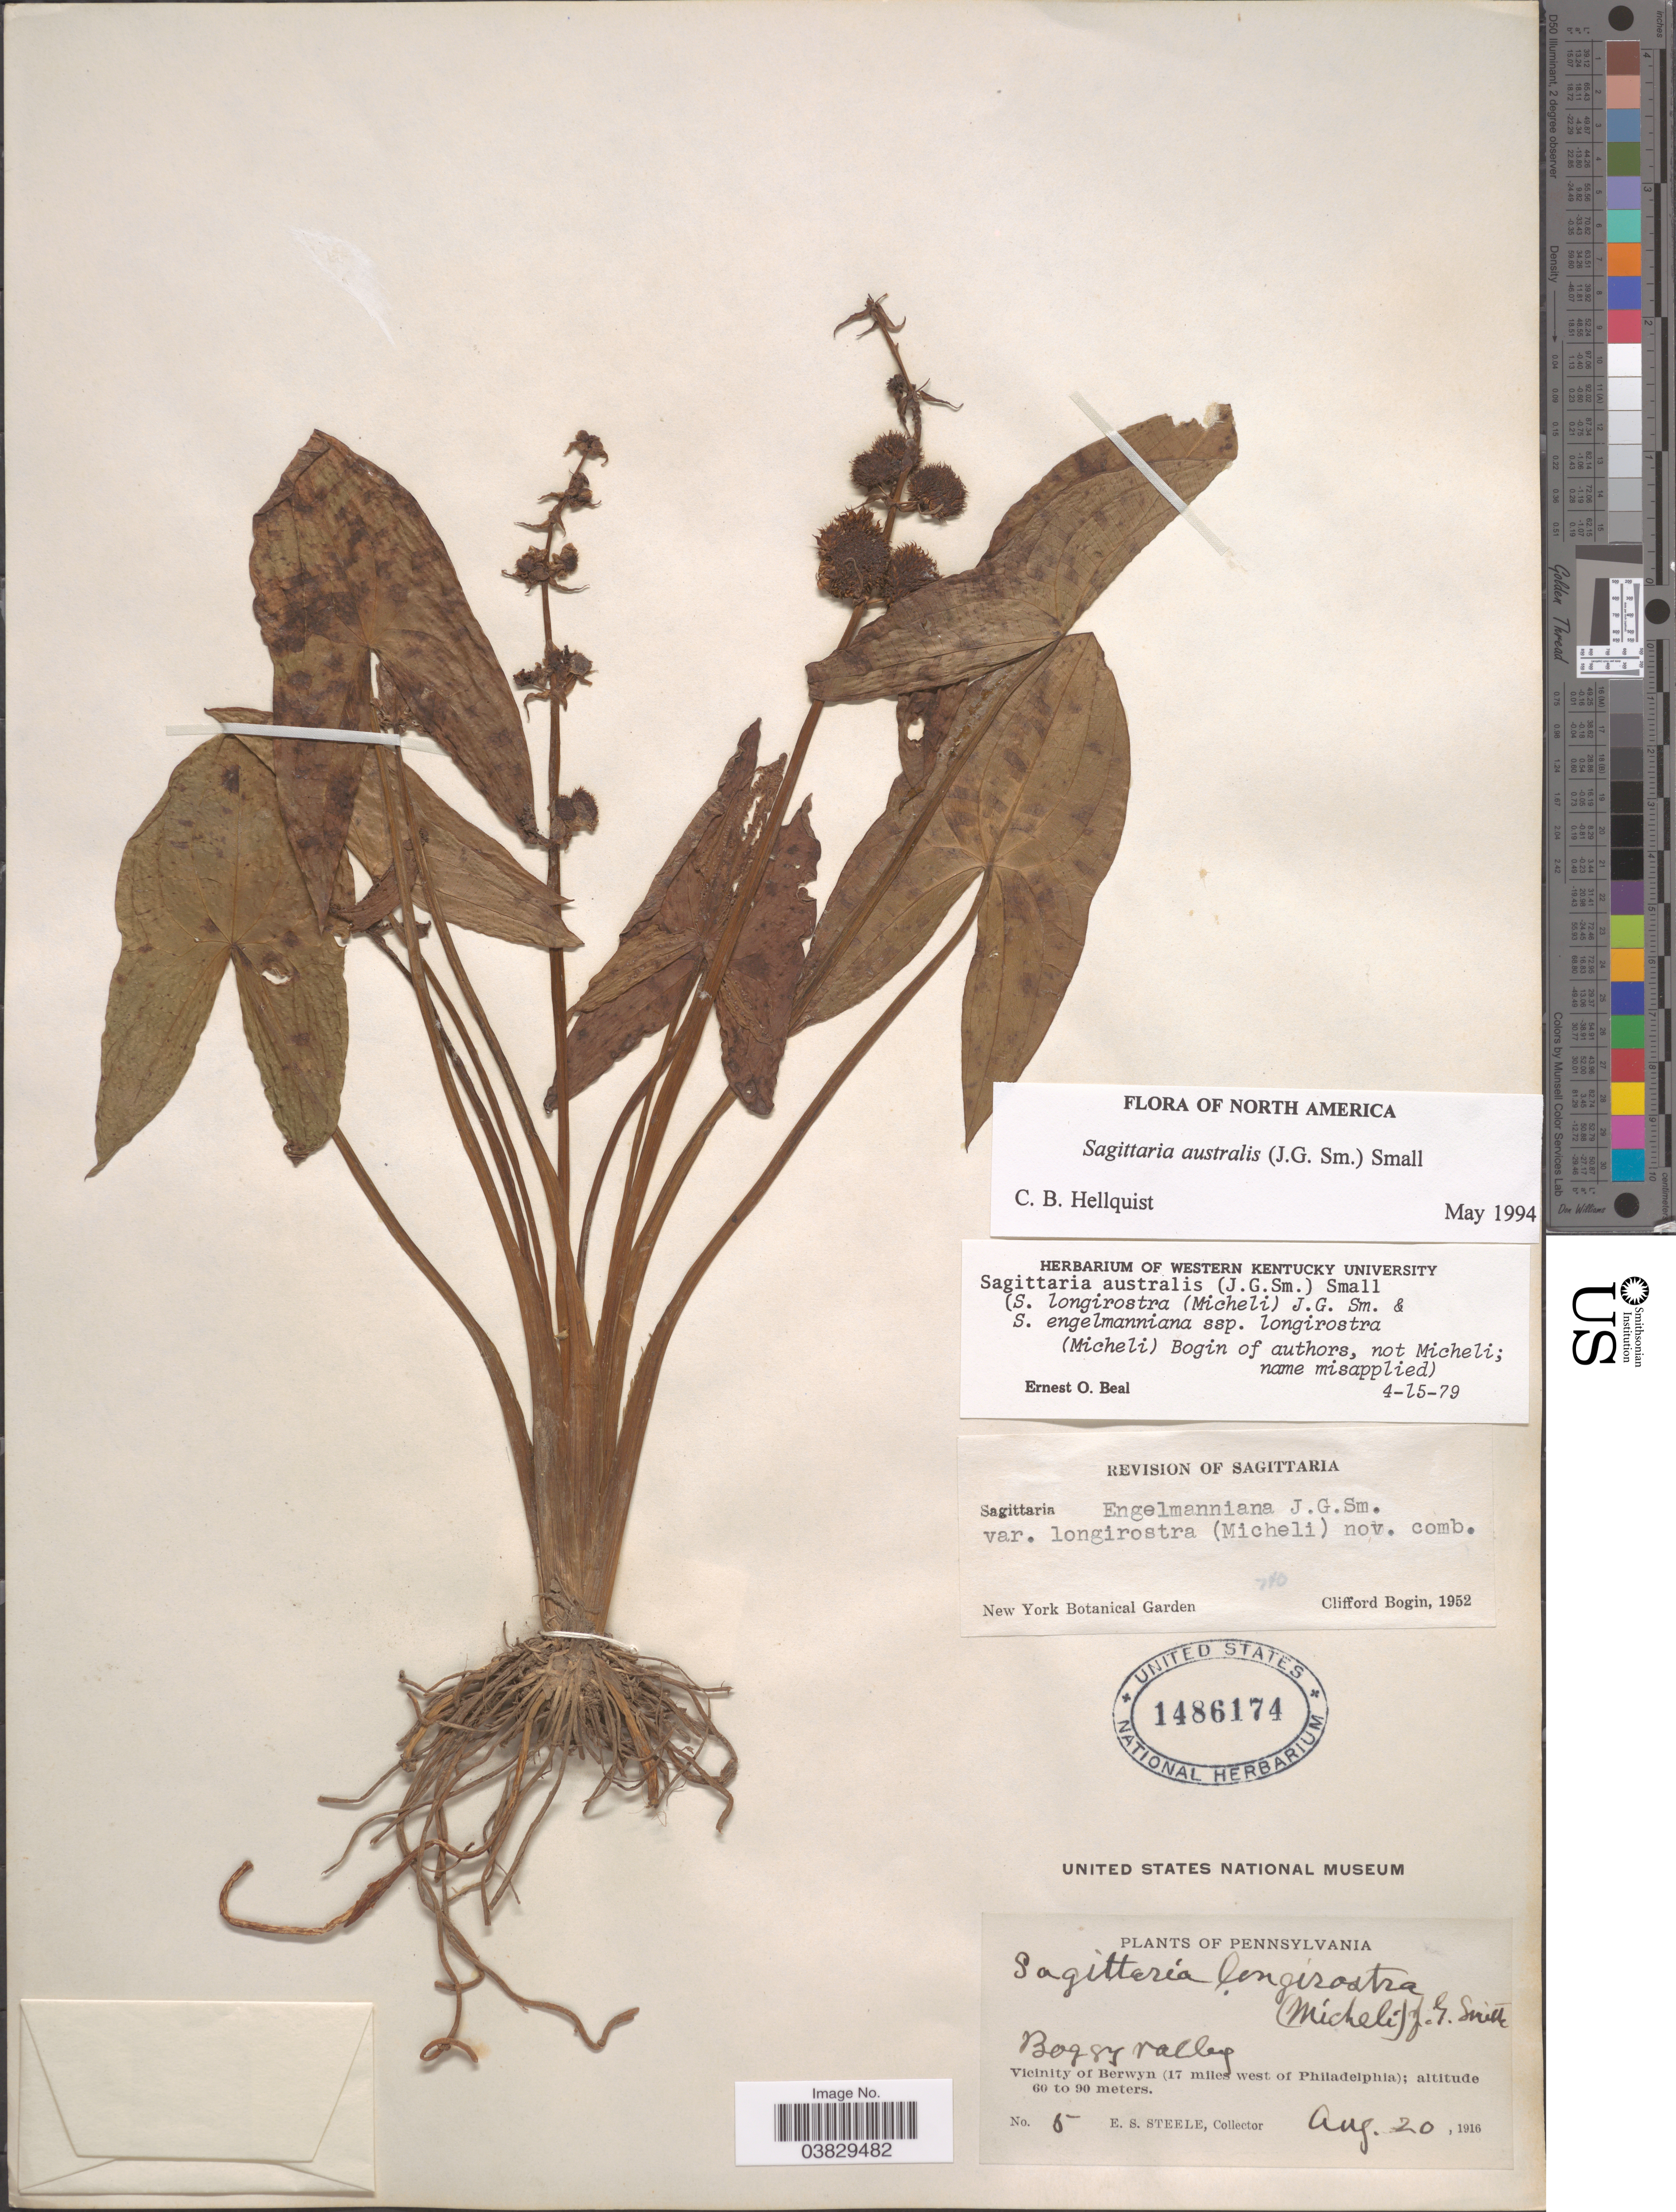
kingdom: Plantae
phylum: Tracheophyta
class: Liliopsida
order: Alismatales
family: Alismataceae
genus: Sagittaria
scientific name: Sagittaria australis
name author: (J.G. Sm. ex C. Mohr) Small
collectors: E. Steele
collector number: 5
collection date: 1916-08-20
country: United States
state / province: Pennsylvania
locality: Boggy valley. Vicinity of Berwyn (17 miles west of Philadelphia).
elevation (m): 60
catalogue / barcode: US 1486174